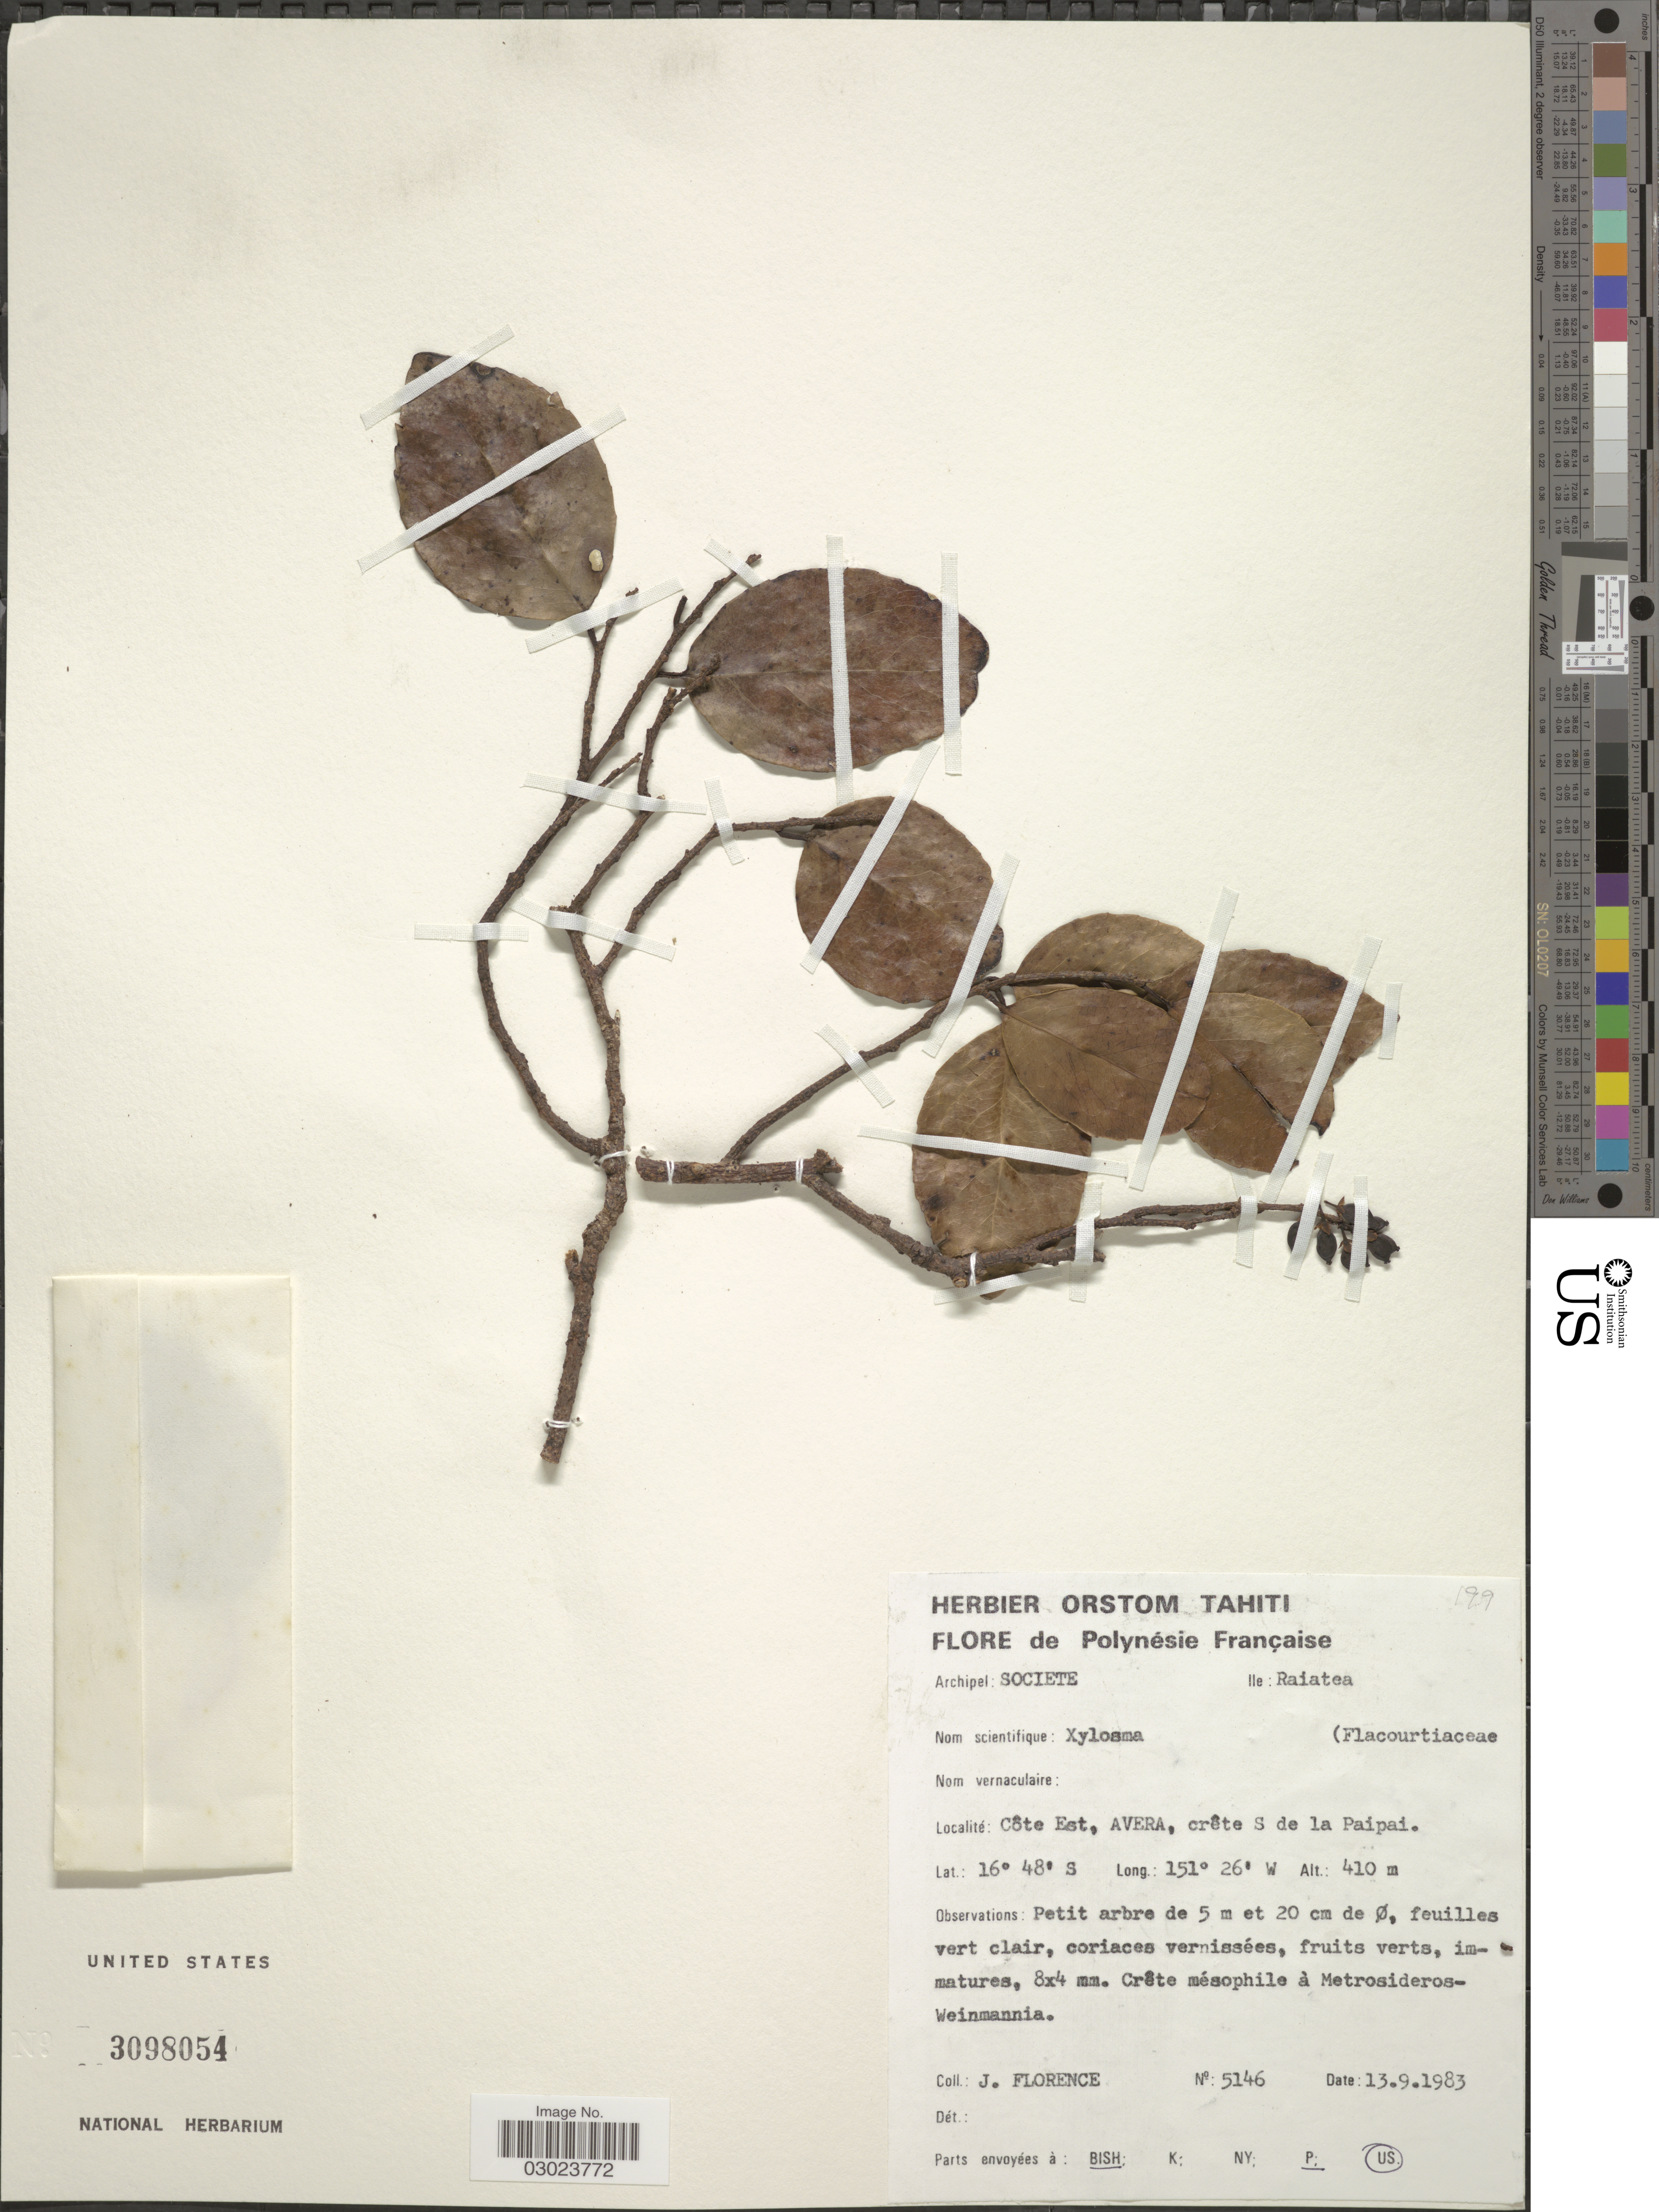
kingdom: Plantae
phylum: Tracheophyta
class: Magnoliopsida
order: Malpighiales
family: Salicaceae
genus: Xylosma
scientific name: Xylosma sp.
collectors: J. Florence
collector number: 5146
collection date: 1983-09-13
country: French Polynesia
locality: Archipel: Societe Ile: Raiatea. Côte Est, Avera, crête S de la Paipai.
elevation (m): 410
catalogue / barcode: US 3098054